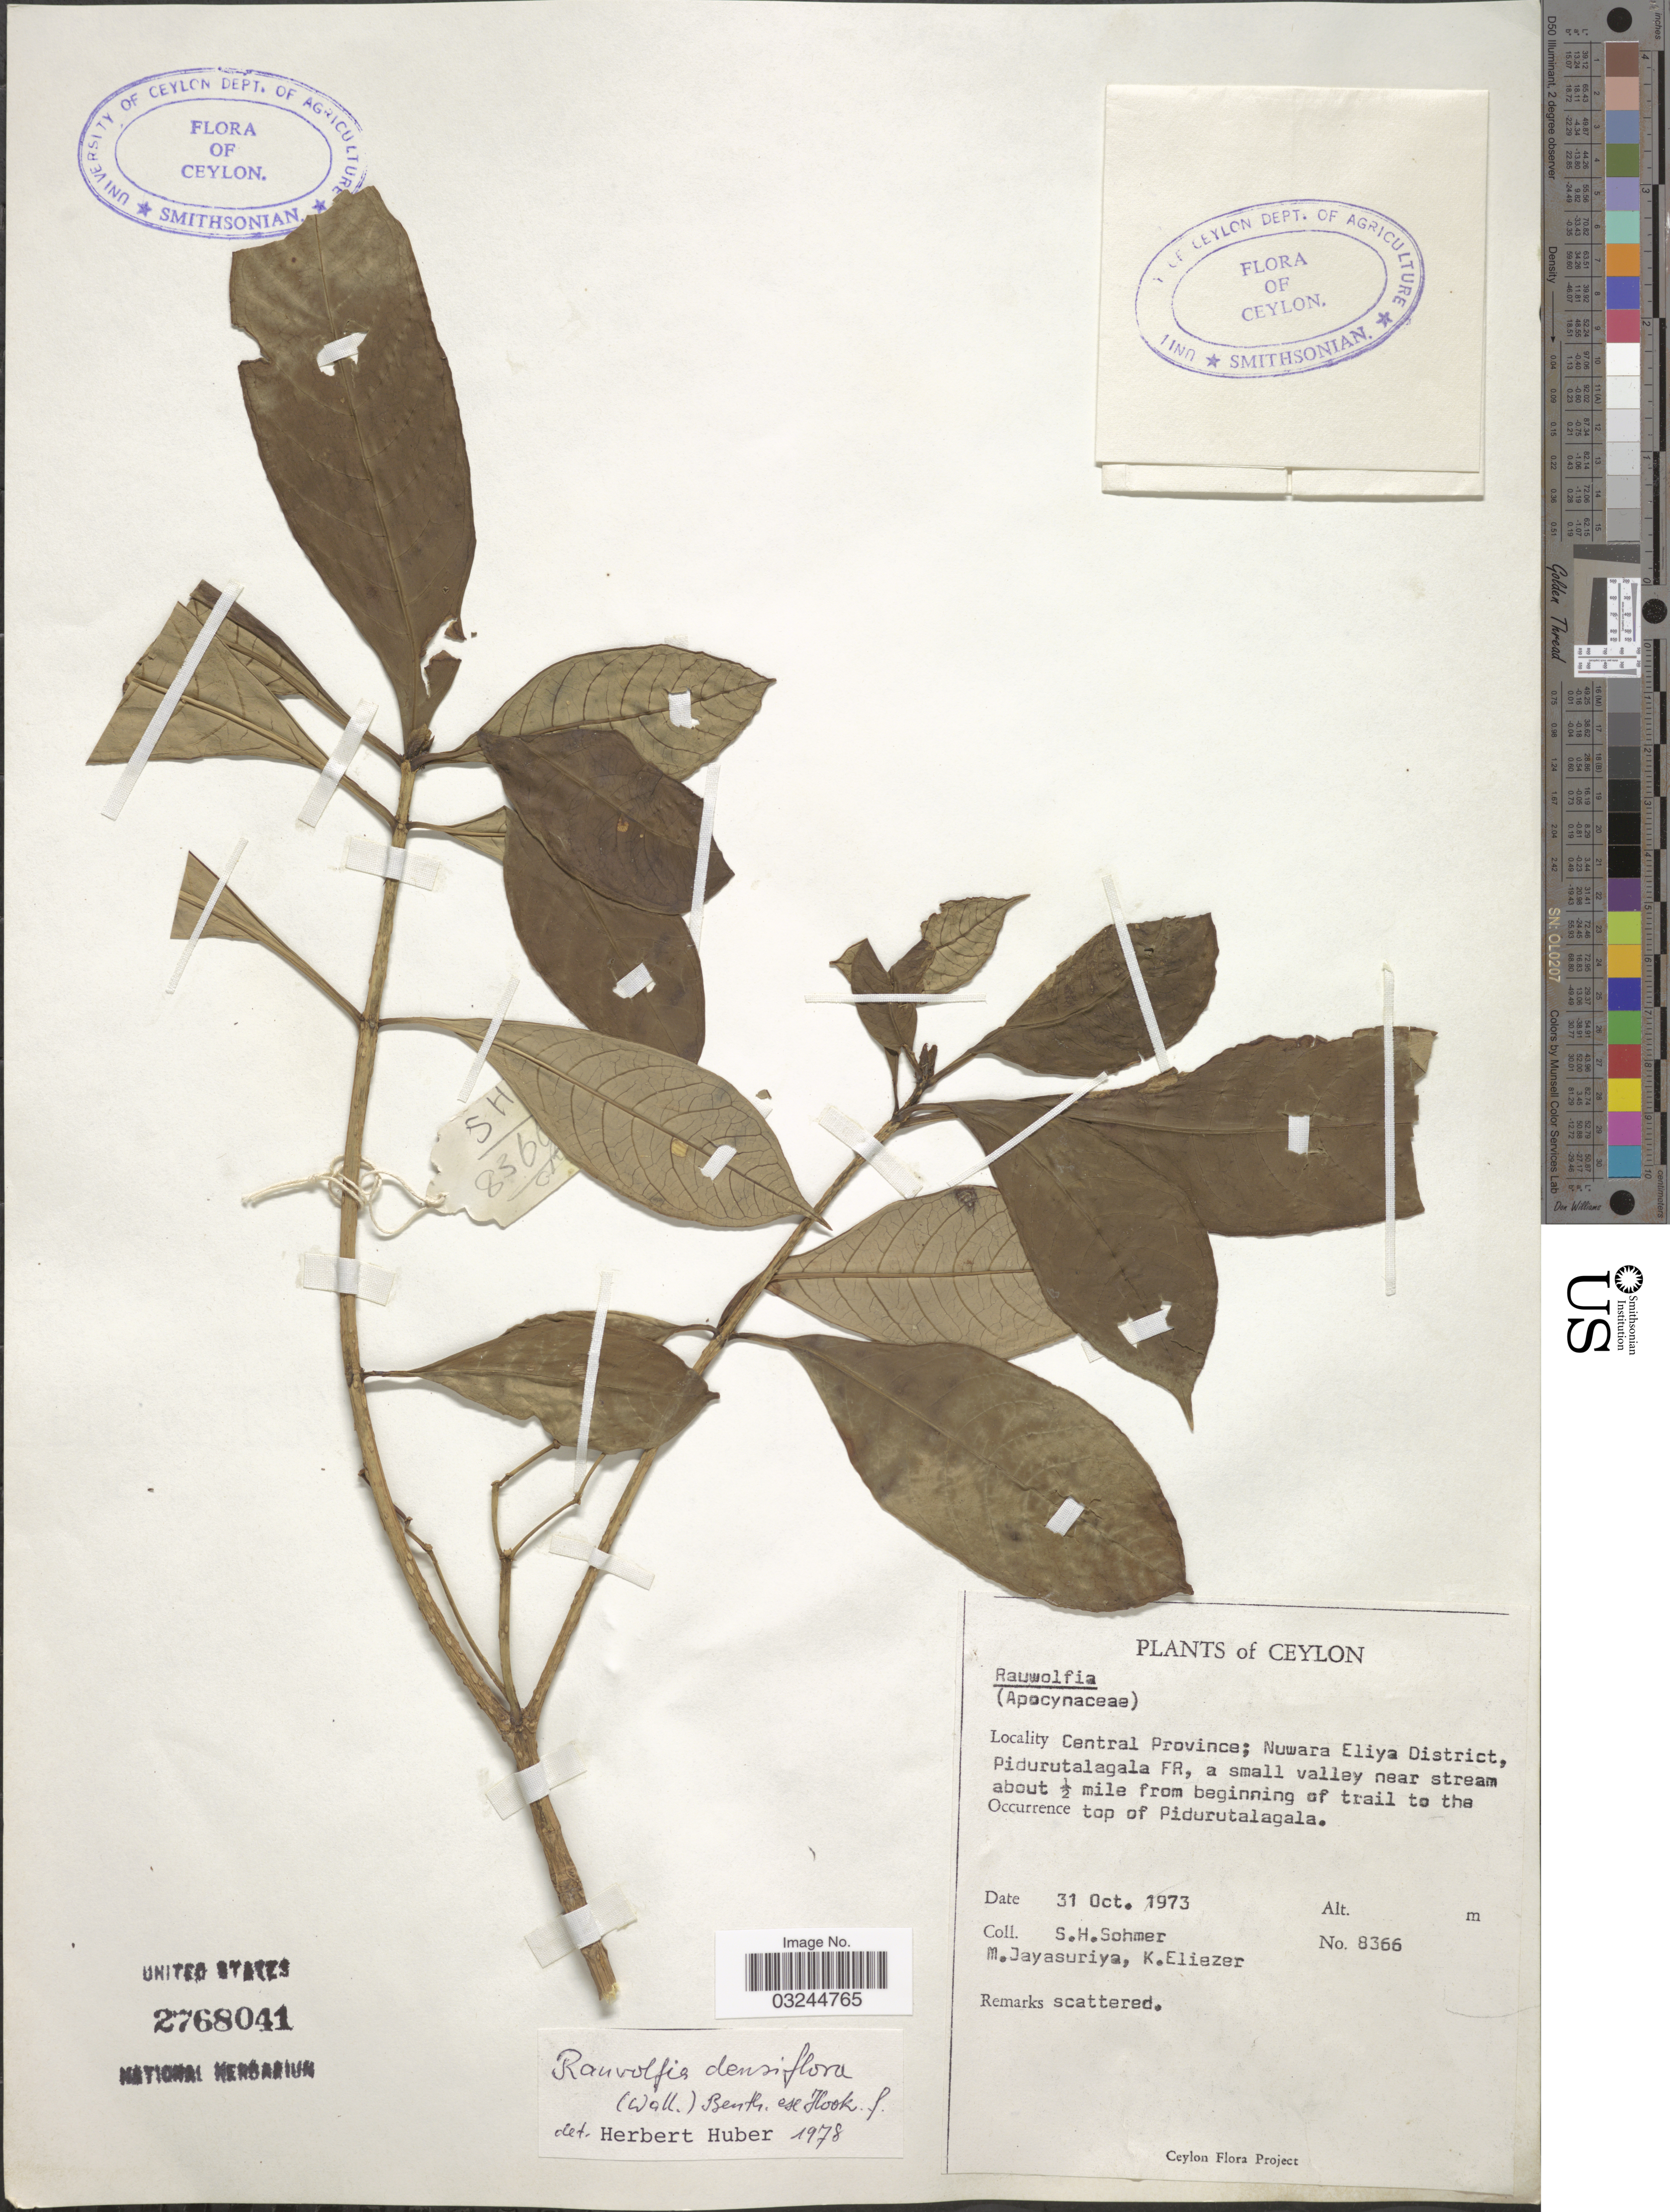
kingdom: Plantae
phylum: Tracheophyta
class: Magnoliopsida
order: Gentianales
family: Apocynaceae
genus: Rauvolfia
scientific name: Rauvolfia densiflora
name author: (Wall.) Benth. ex Hook. f.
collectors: S. H. Sohmer, M. Jayasuriya & K. Eliezer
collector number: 8366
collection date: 1973-10-31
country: Sri Lanka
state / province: Central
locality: Ceylon. Nuwara Eliya District, Pidurutalagala FR, a small valley near stream about ½ mile from beginning of trail to the top of Pidurutalagala.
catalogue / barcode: US 2768041